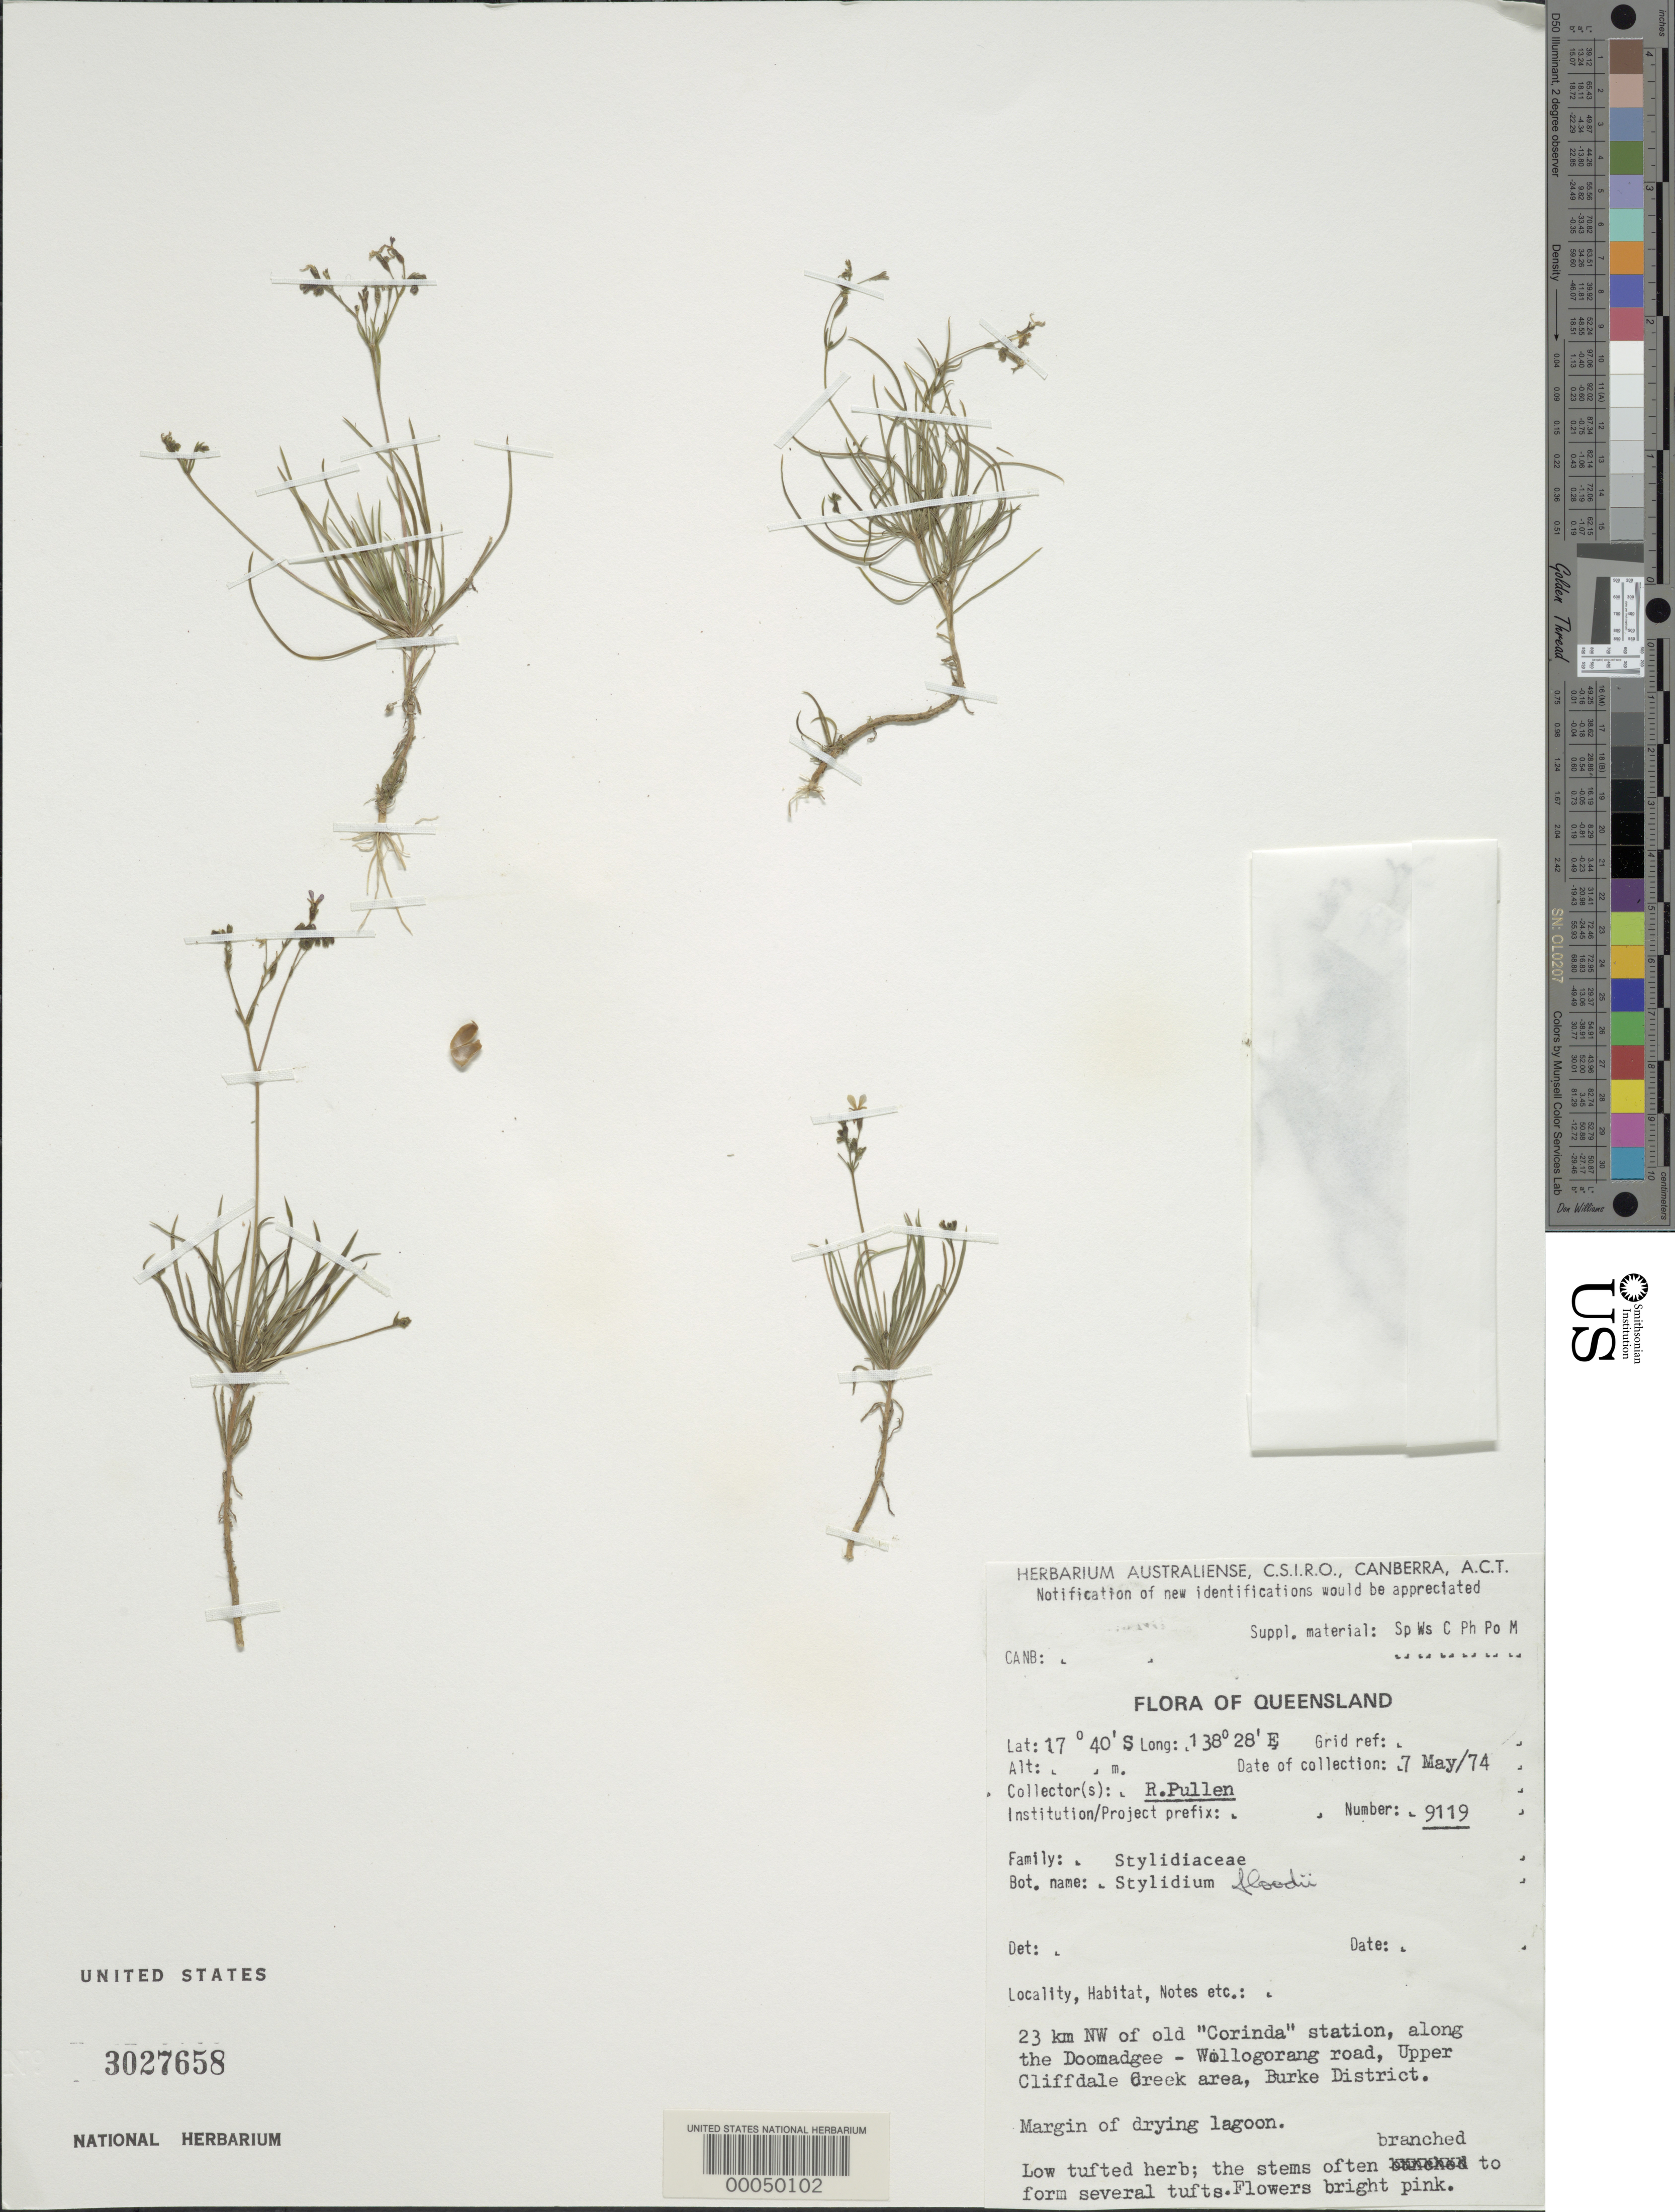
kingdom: Plantae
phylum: Tracheophyta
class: Magnoliopsida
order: Asterales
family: Stylidiaceae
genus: Stylidium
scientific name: Stylidium floodii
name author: F. Muell.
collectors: R. Pullen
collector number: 9119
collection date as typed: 07 May 1974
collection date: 1974-05-07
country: Australia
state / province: Queensland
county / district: Burke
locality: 23 km nw of old corinda station, along the doomadgee-wollogorang road, upper cliffdale creek area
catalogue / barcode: US 3027658